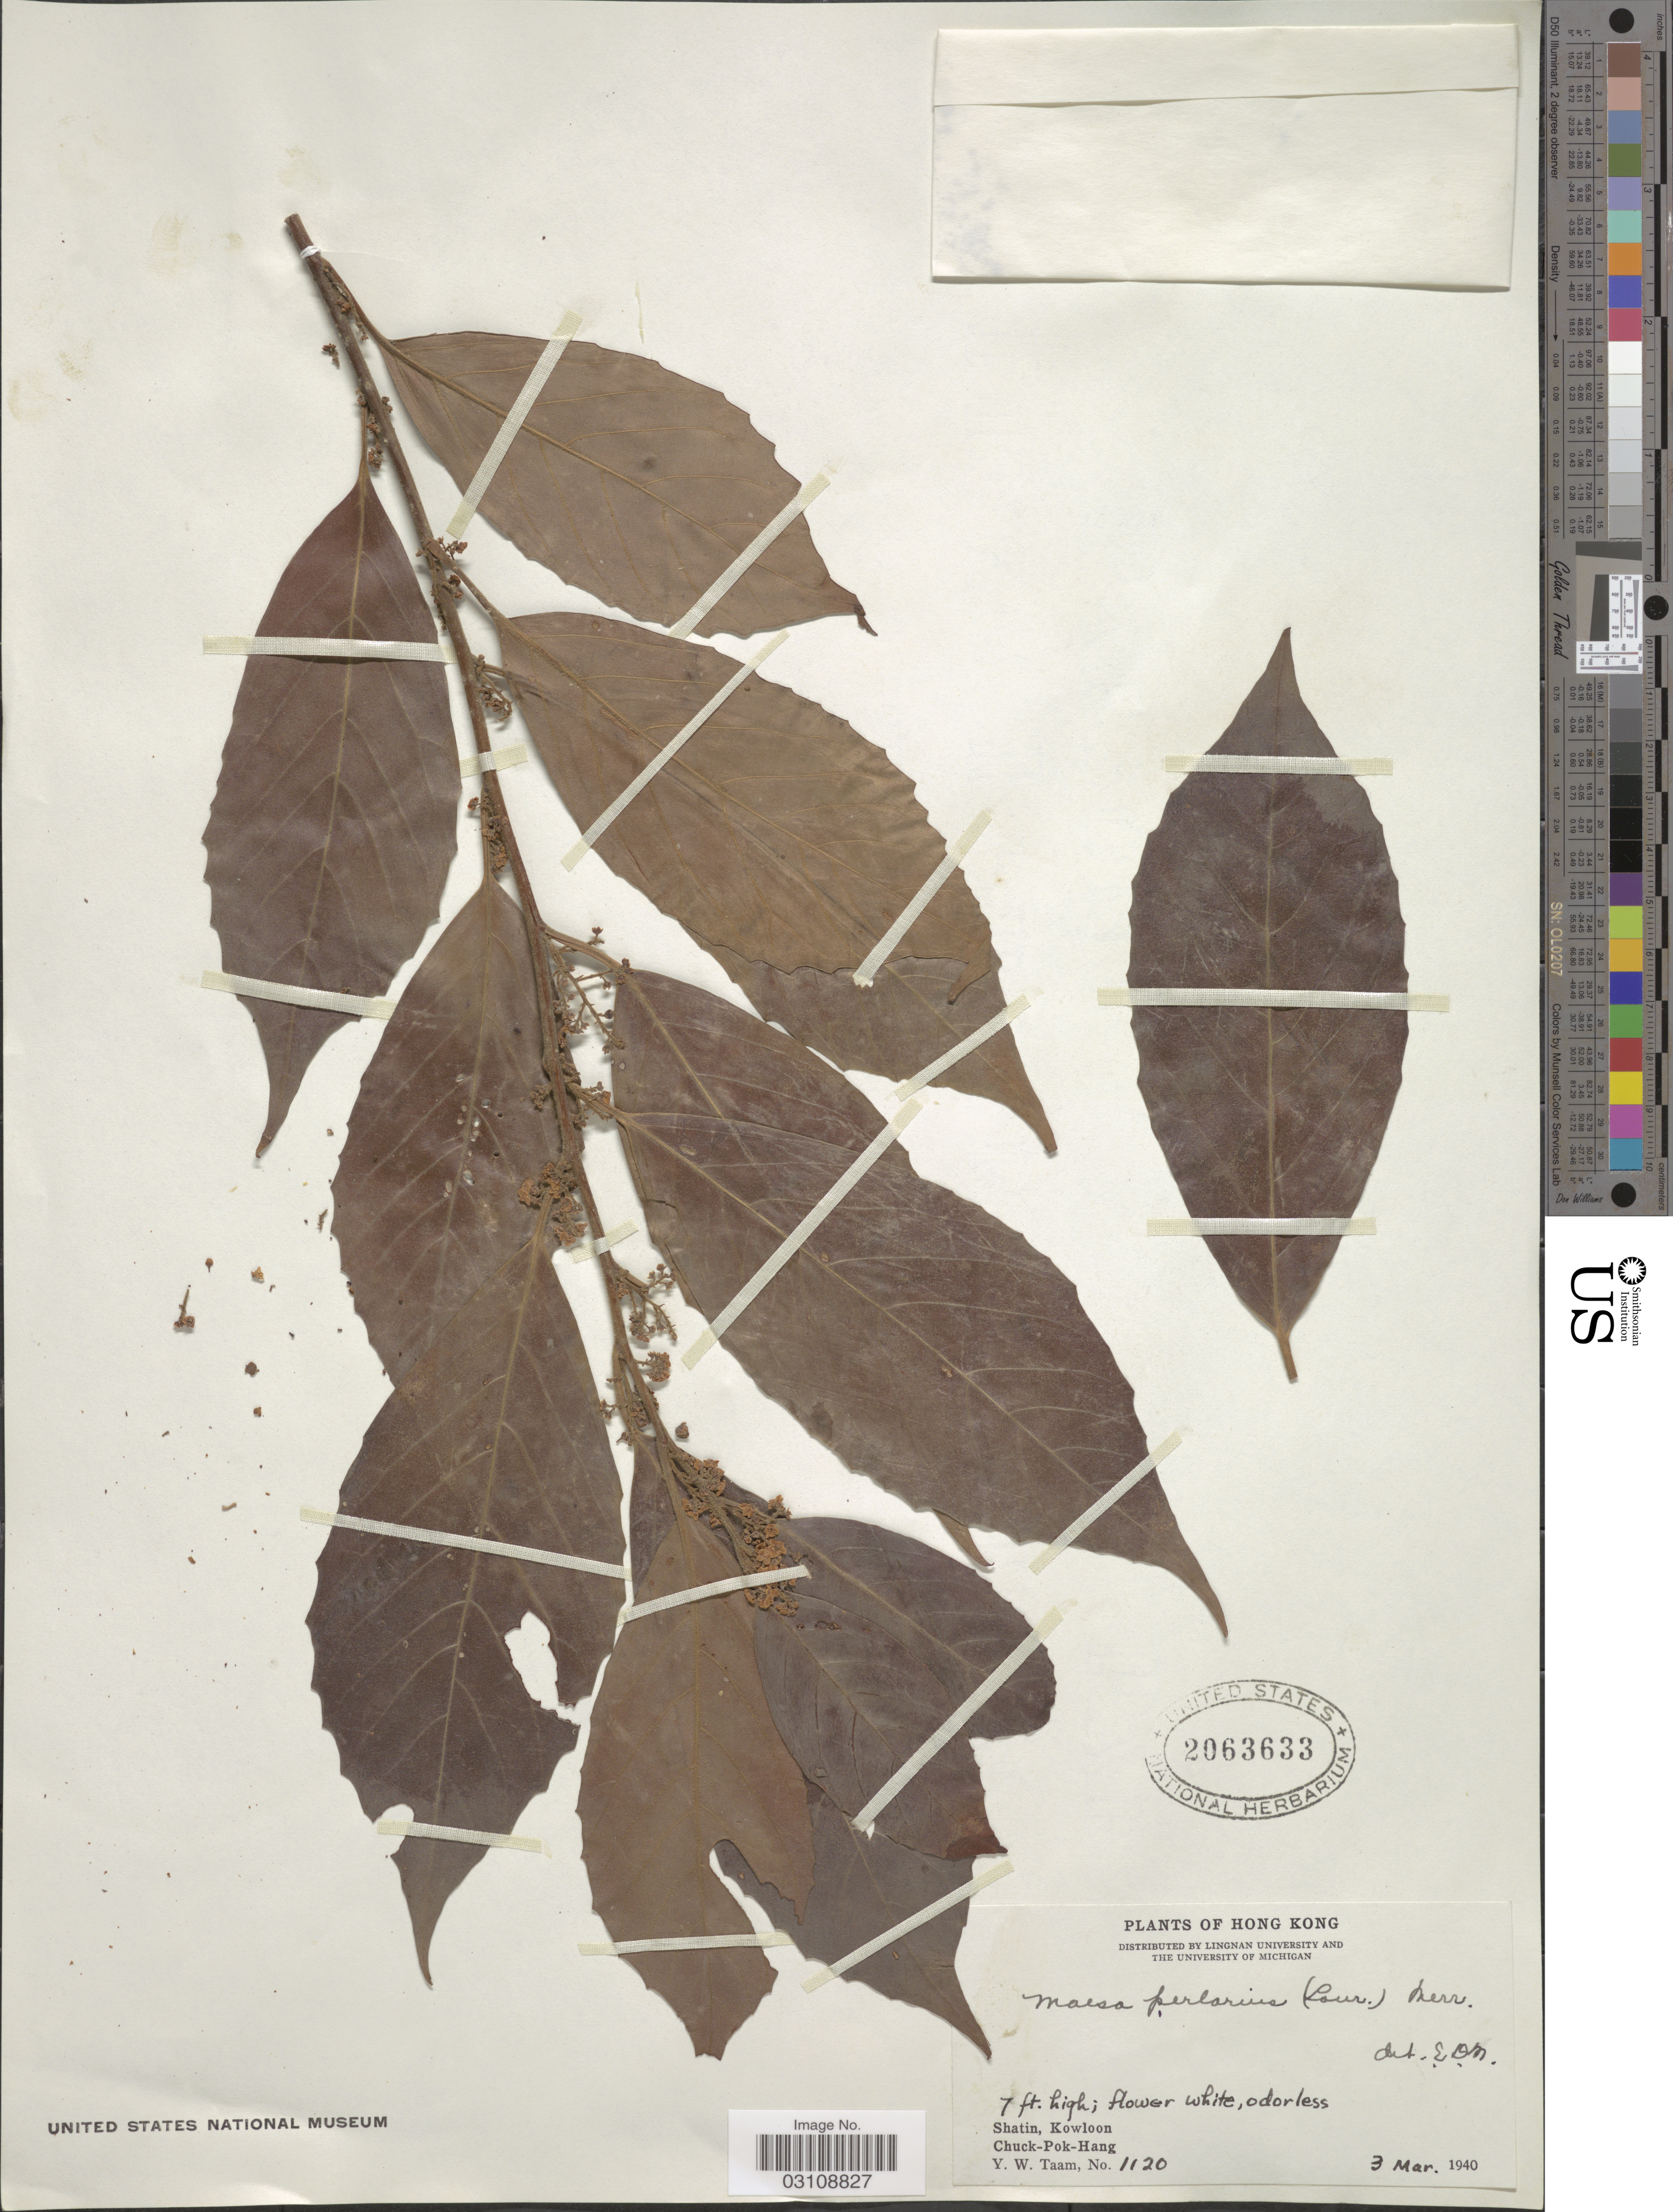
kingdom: Plantae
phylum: Tracheophyta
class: Magnoliopsida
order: Ericales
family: Primulaceae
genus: Maesa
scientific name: Maesa perlaria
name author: (Lour.) Merr.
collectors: Y. W. Taam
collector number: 1120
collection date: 1940-03-03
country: China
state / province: Hong Kong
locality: Shatin, Kowloon, Chuck-Pok-Hang.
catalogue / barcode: US 2063633